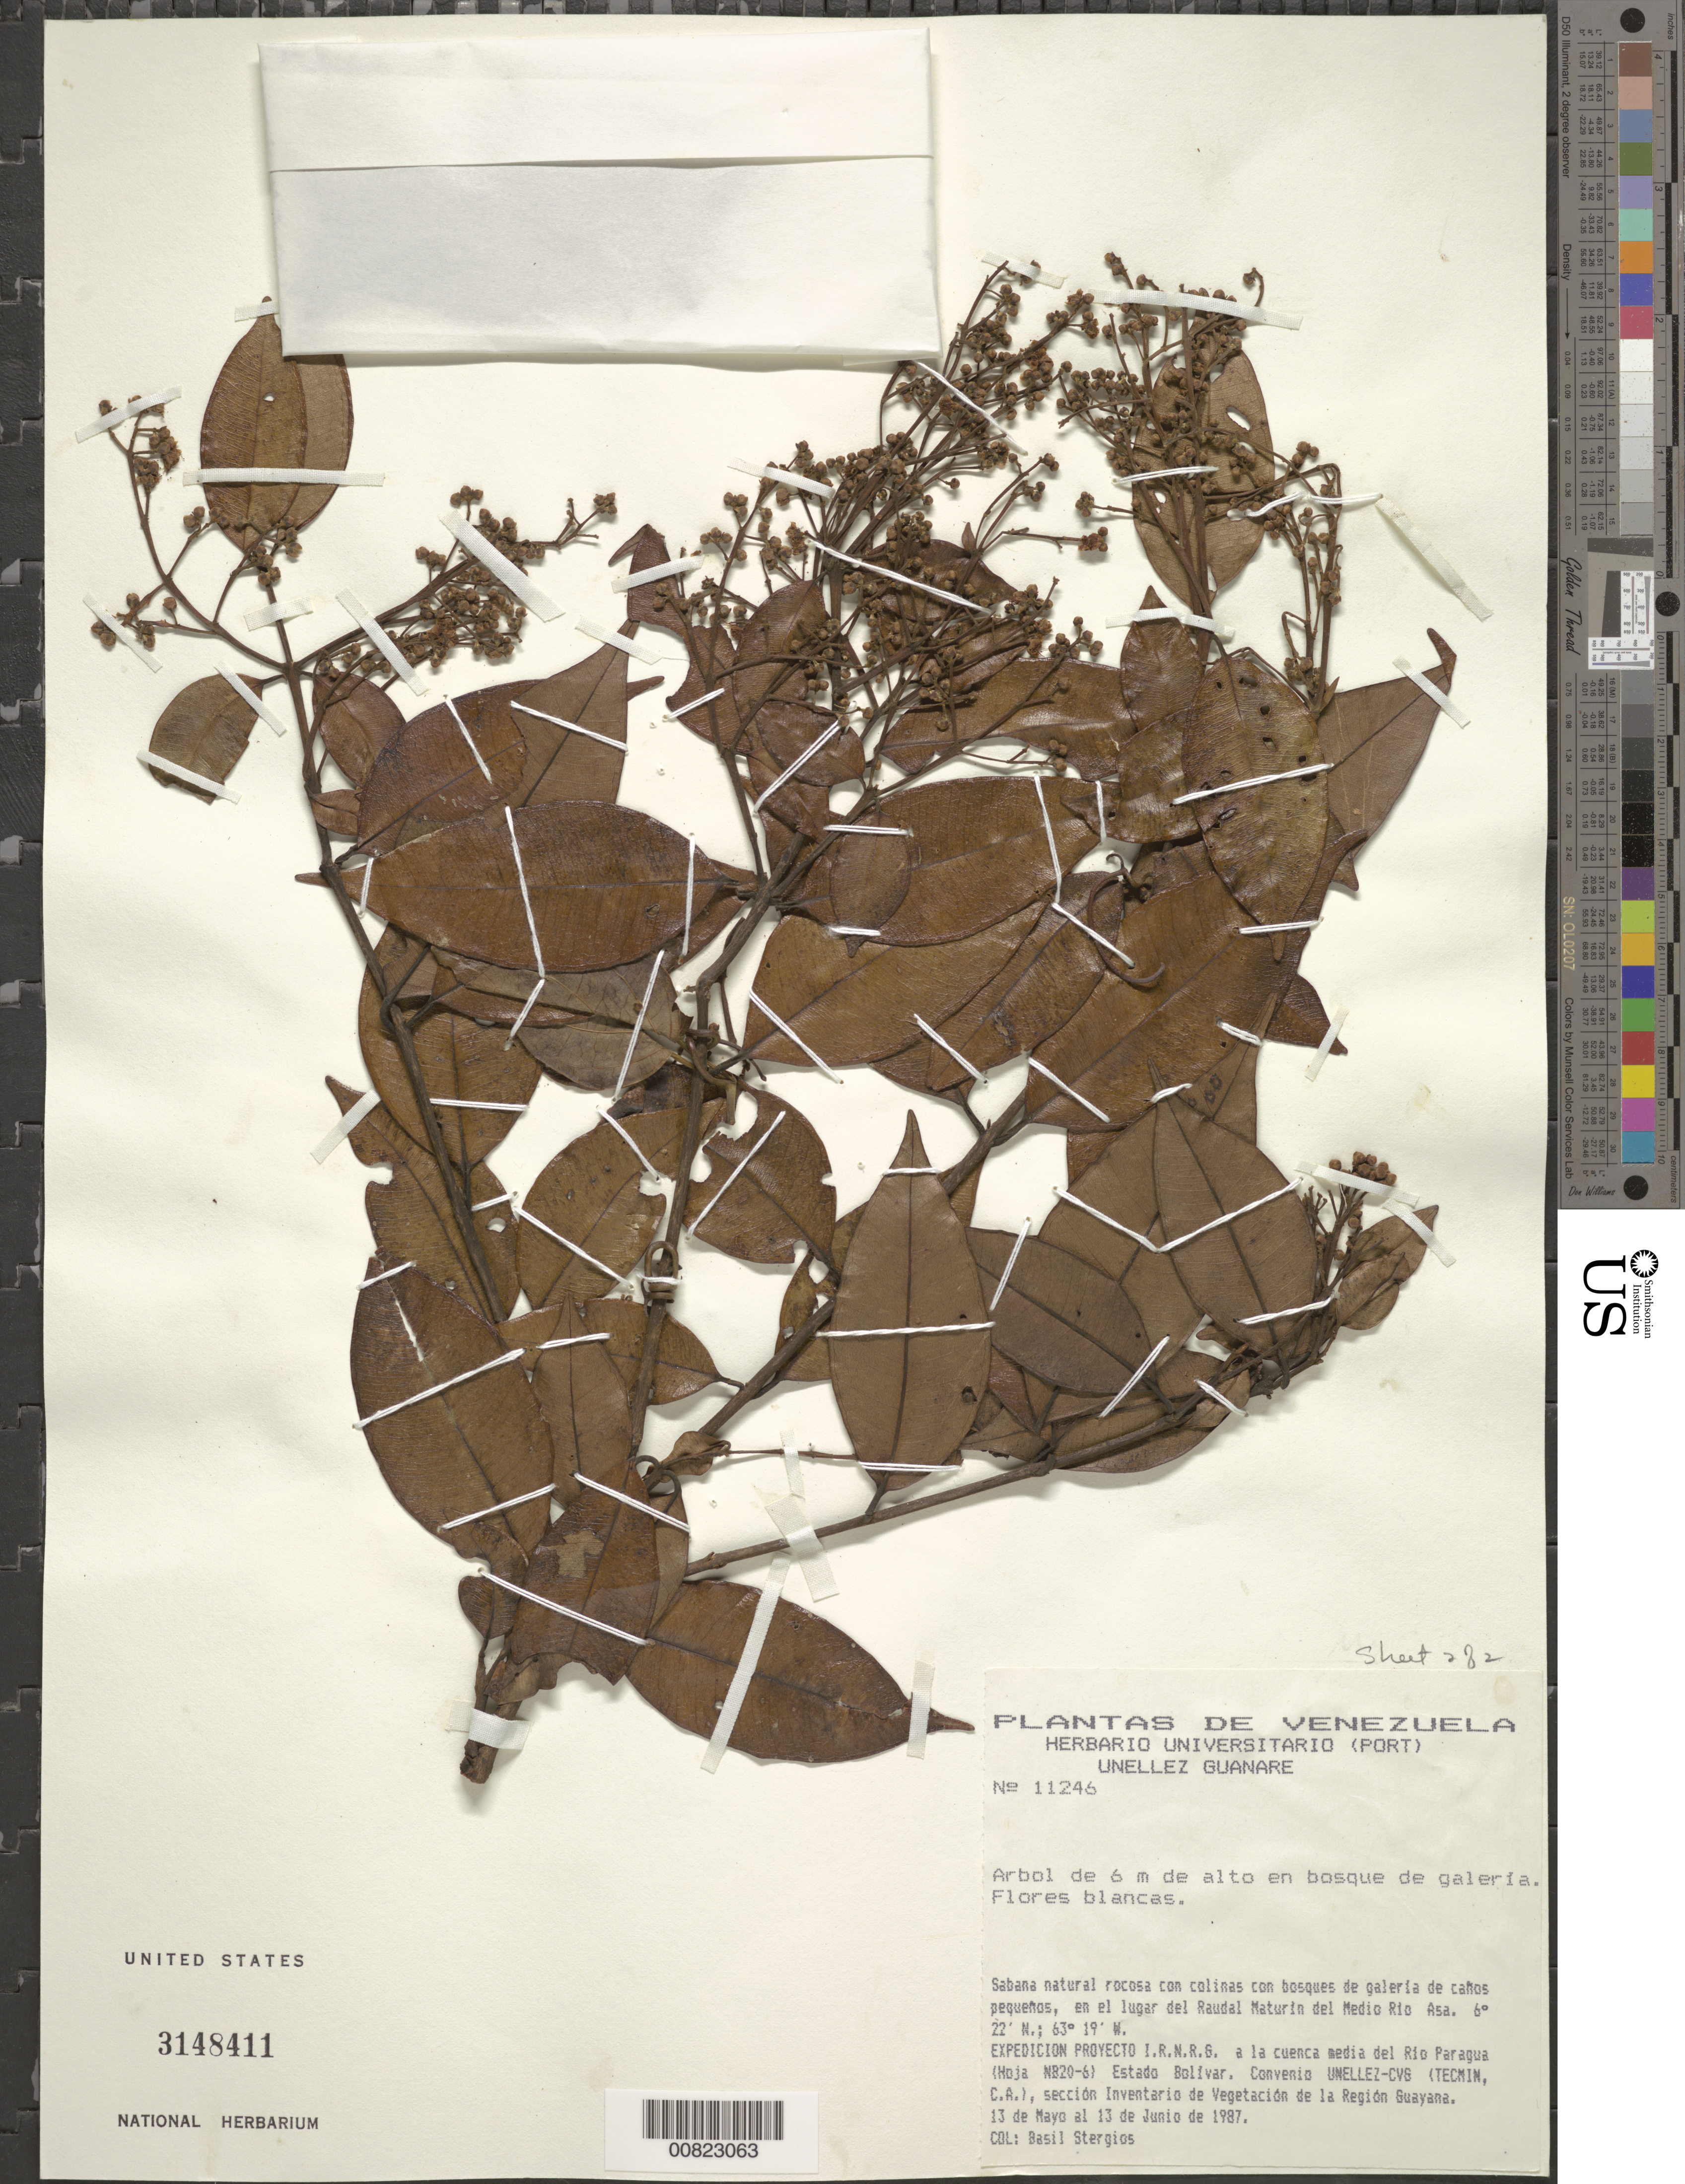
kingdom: Plantae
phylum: Tracheophyta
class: Magnoliopsida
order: Myrtales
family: Myrtaceae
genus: Myrcia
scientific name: Myrcia fallax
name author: (Rich.) DC.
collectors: B. G. Stergios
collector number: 11246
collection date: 1987-05-13/1987-06-13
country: Venezuela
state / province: Bolivar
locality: Río Paragua, en el lugar del Raudal Maturín del Medio Río Asa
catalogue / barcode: US 3148411